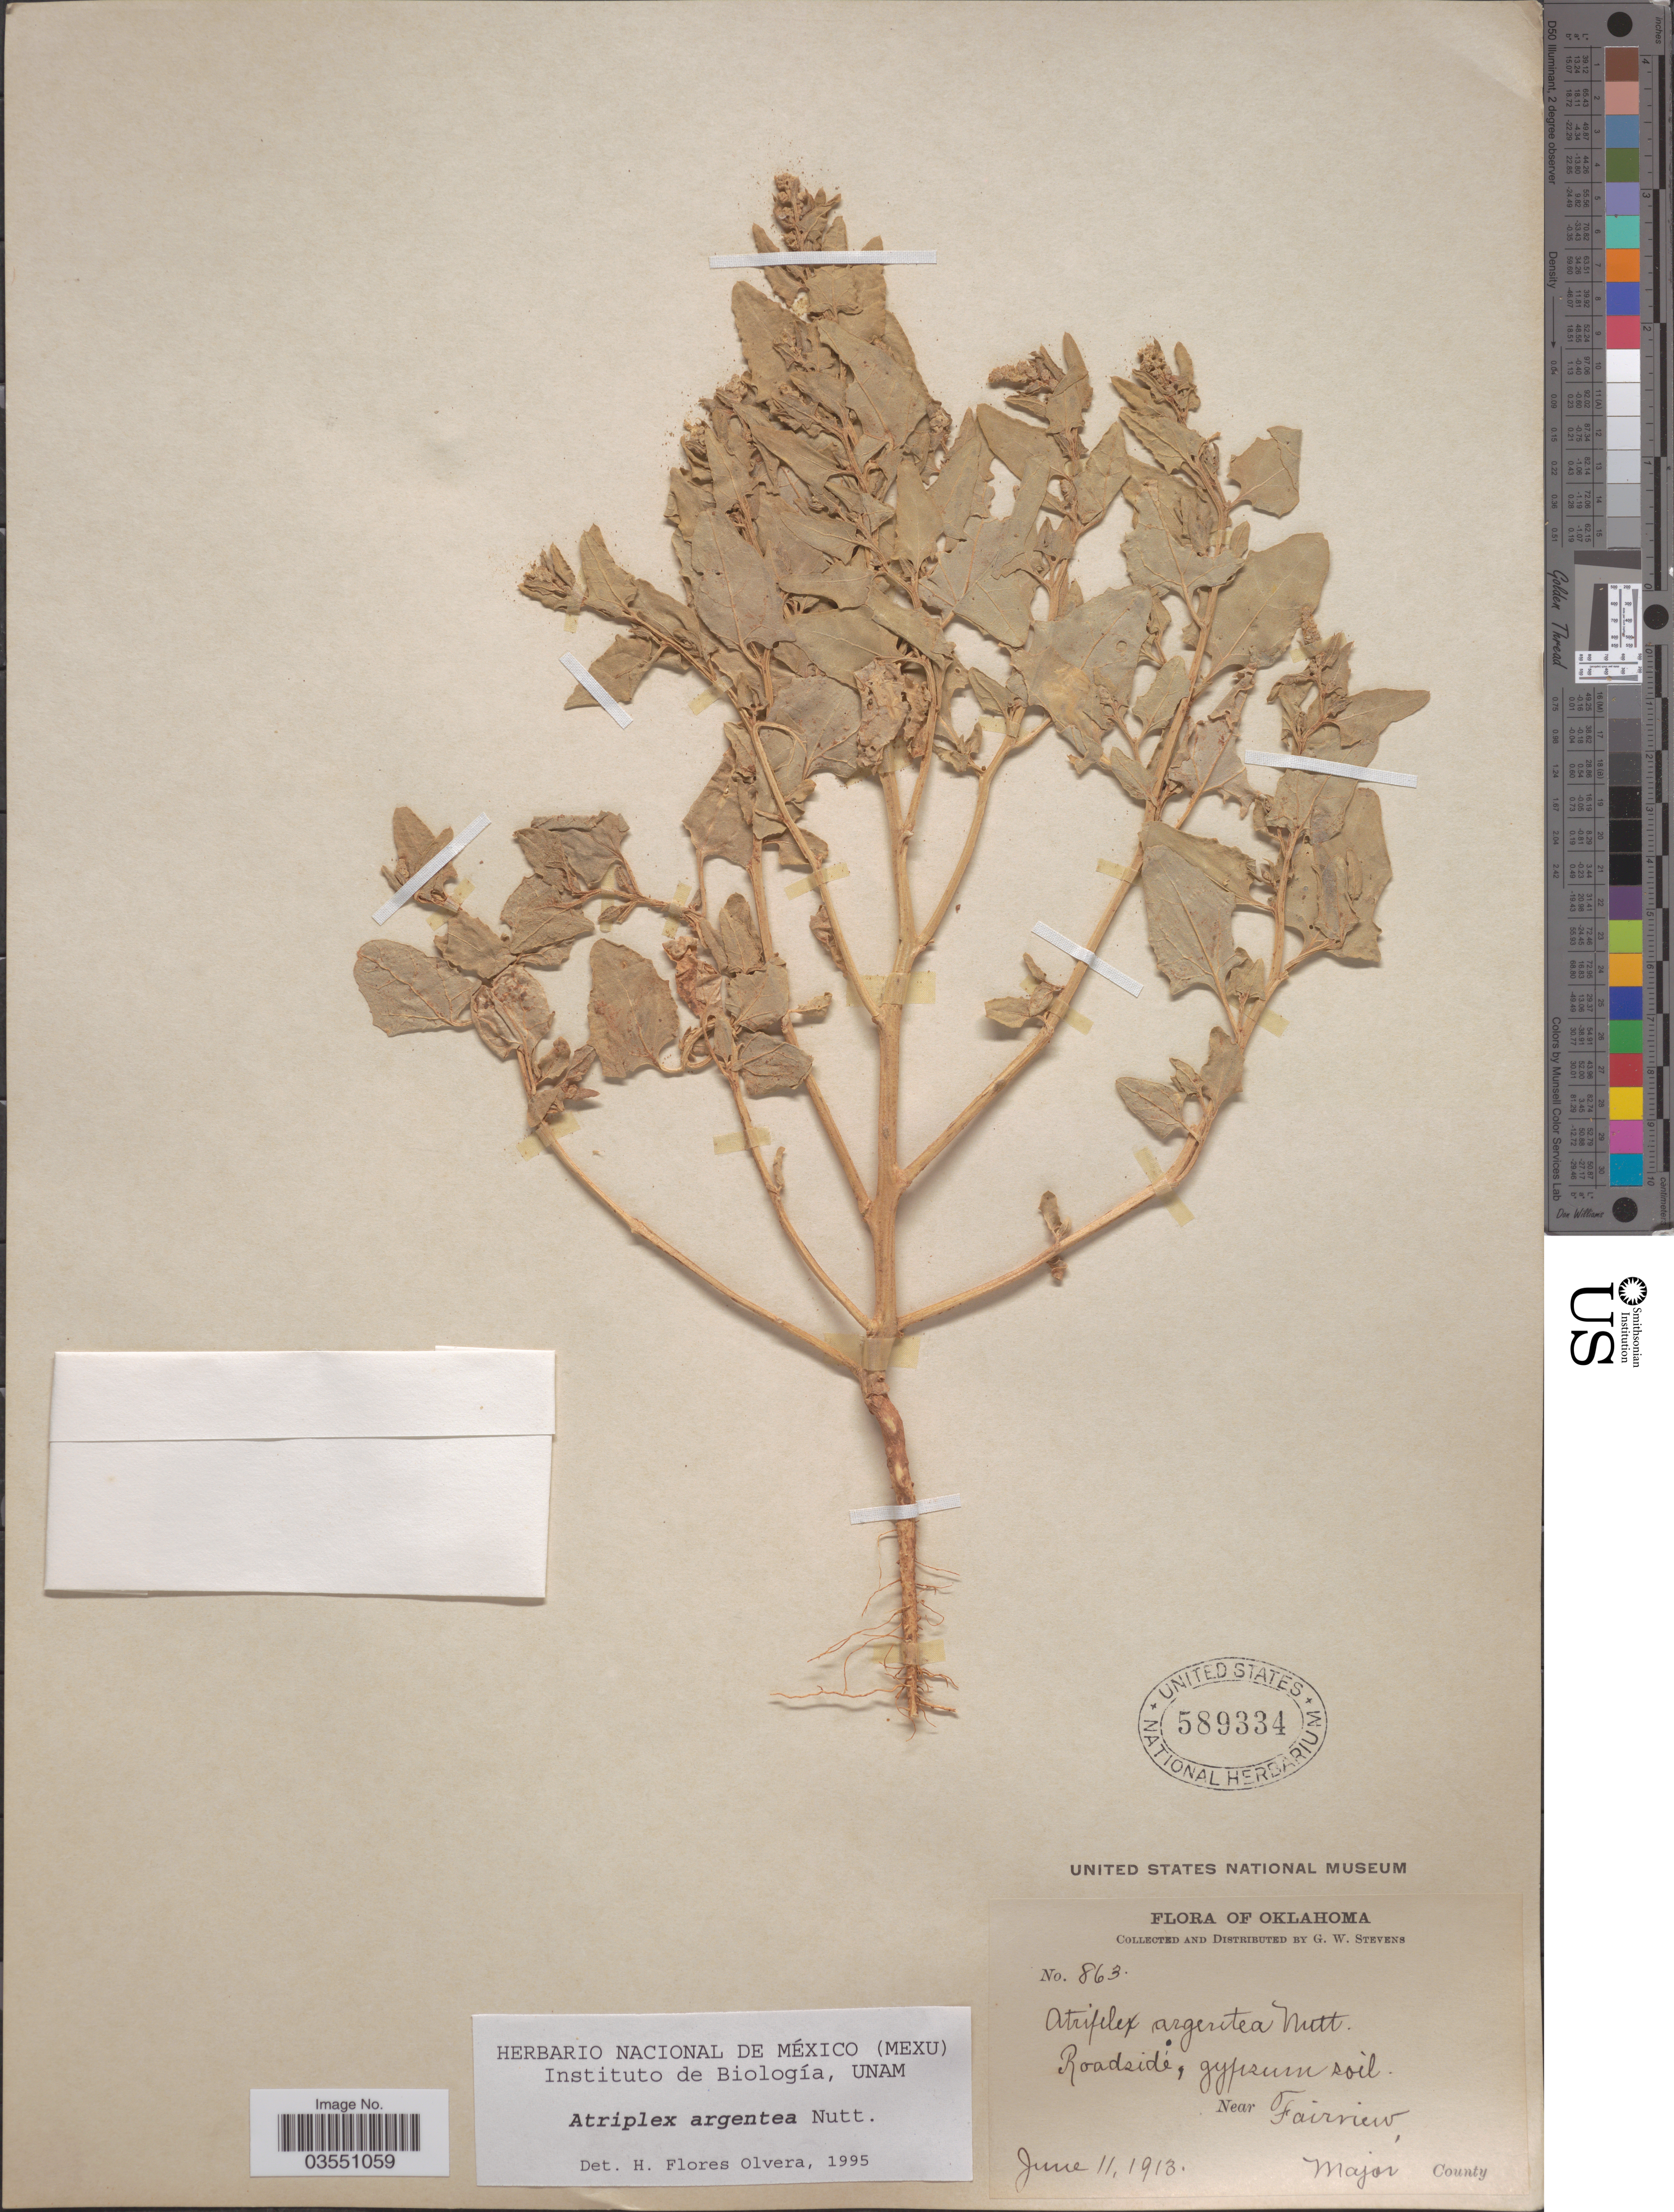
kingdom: Plantae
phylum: Tracheophyta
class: Magnoliopsida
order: Caryophyllales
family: Amaranthaceae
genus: Atriplex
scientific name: Atriplex argentea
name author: Nutt.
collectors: G. W. Stevens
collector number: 863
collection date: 1913-06-11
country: United States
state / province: Oklahoma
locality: Near Fairview, Major County.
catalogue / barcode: US 589334